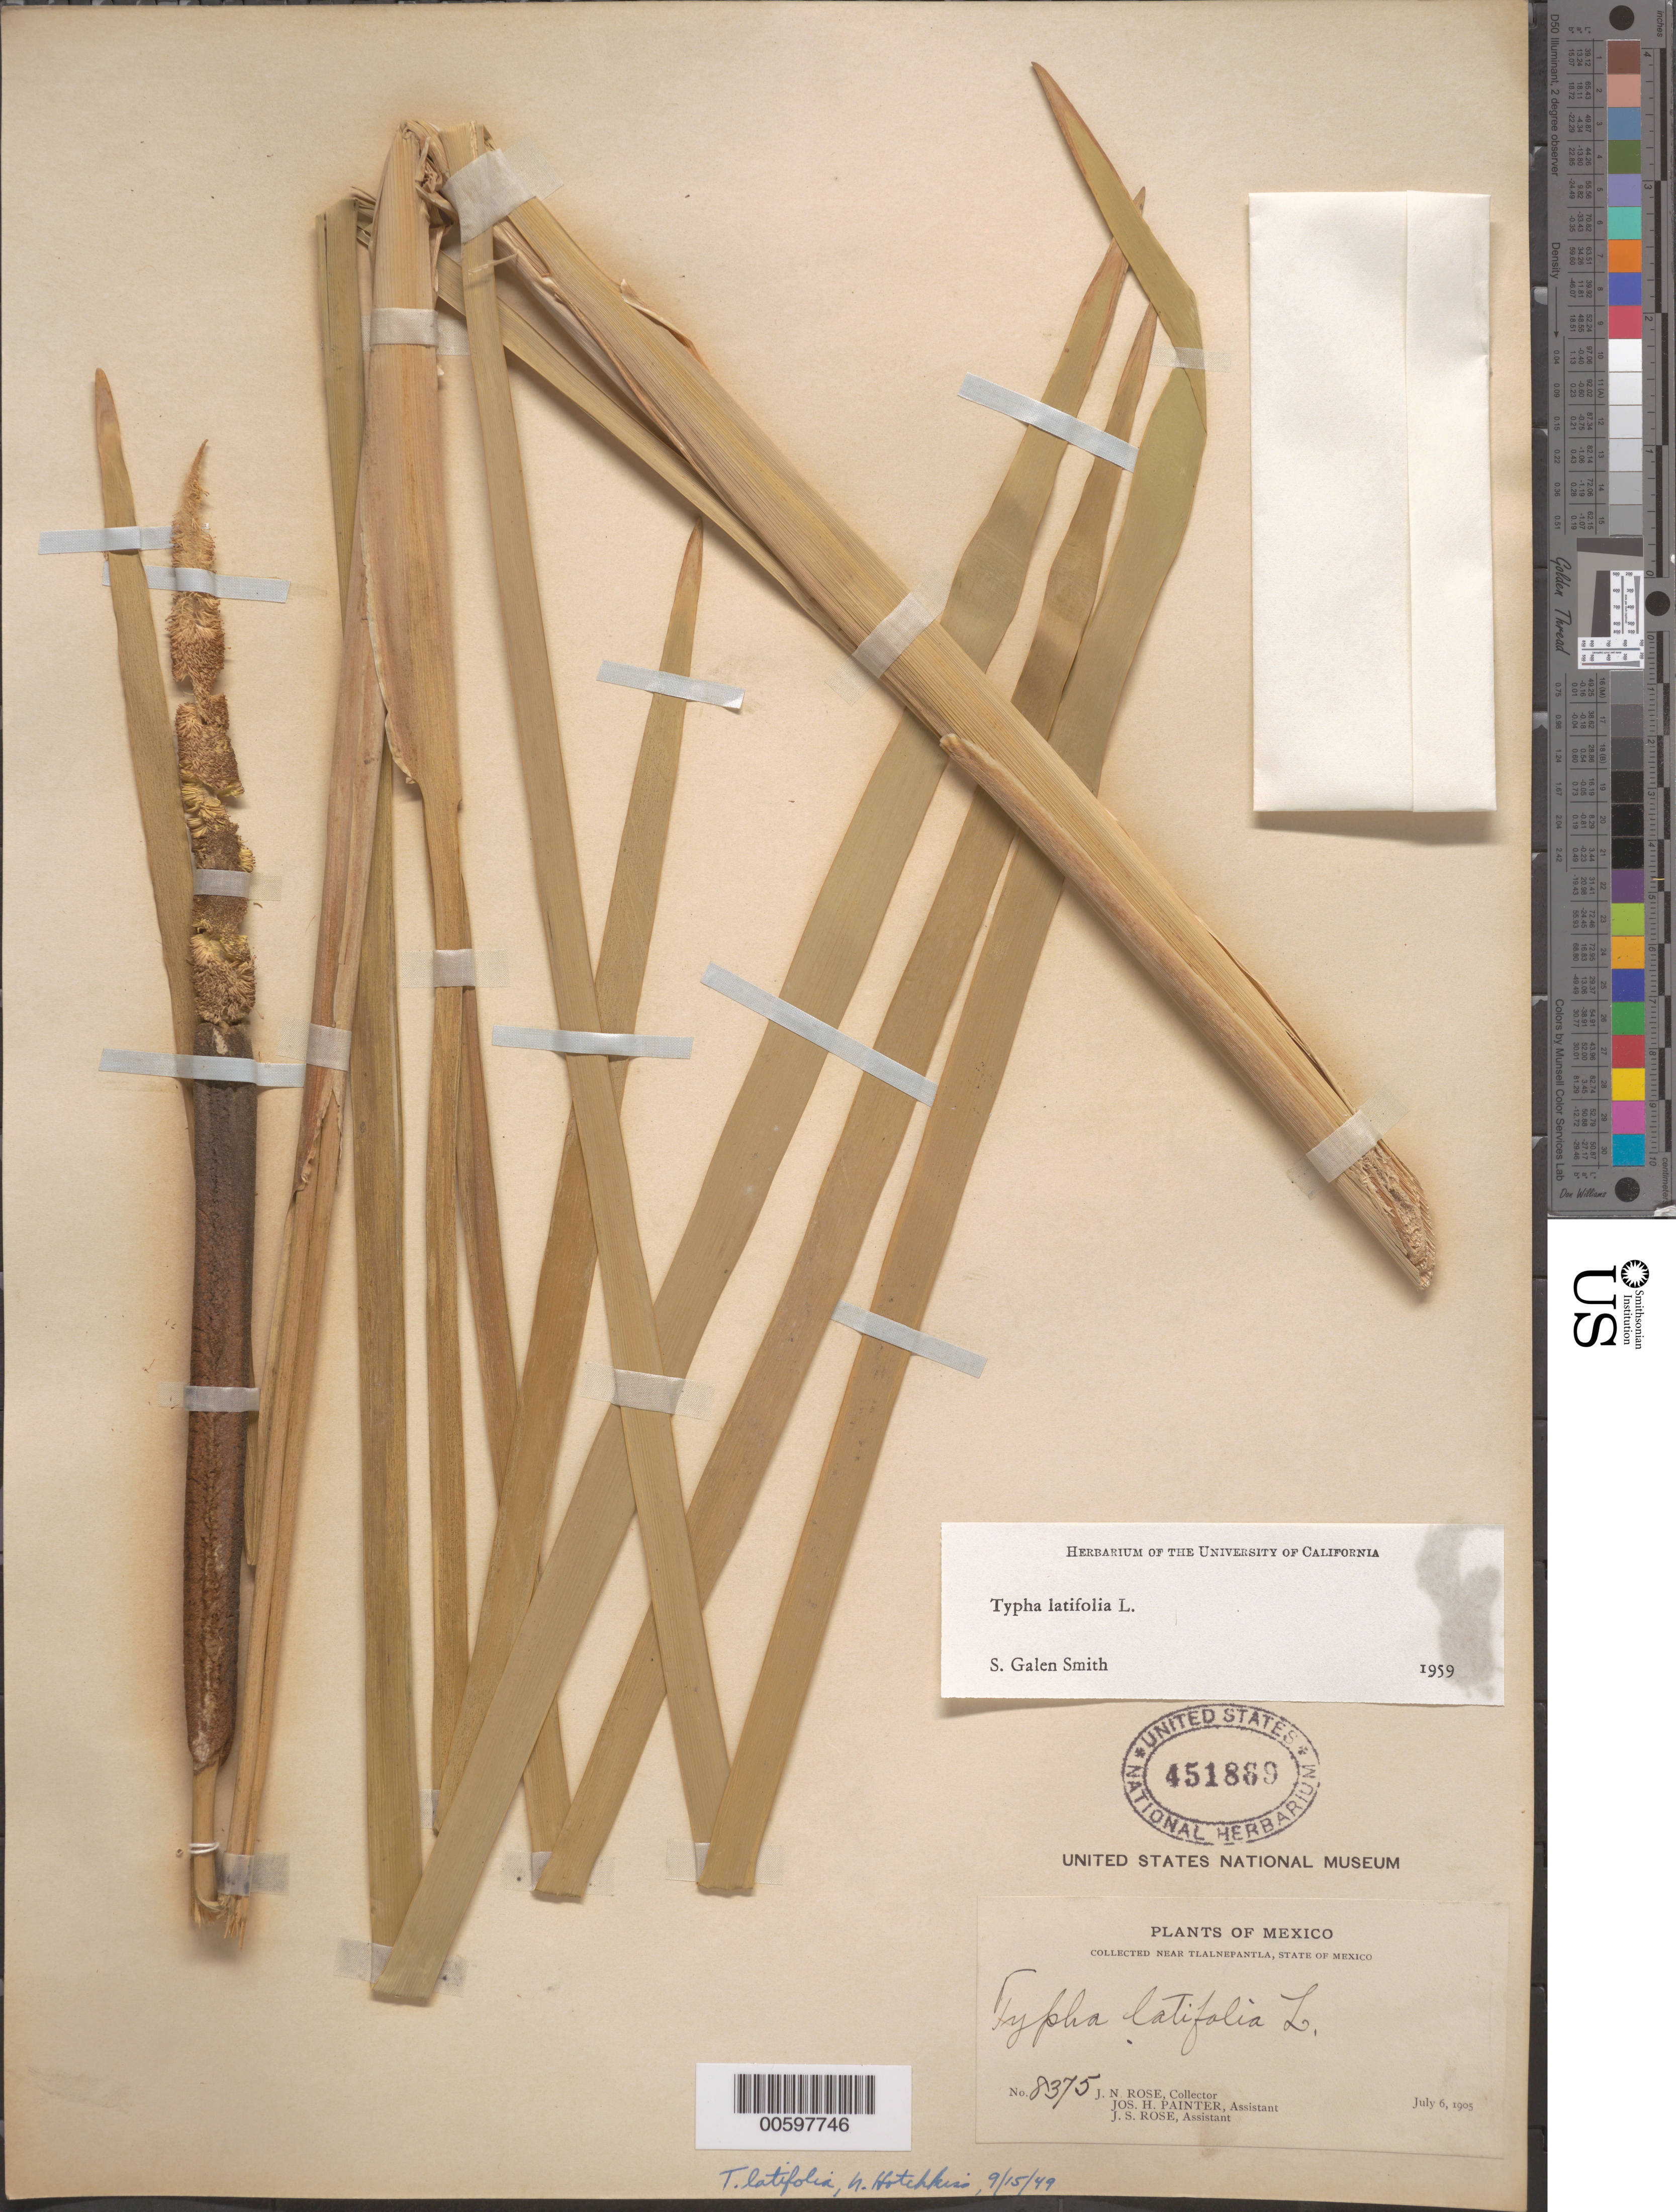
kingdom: Plantae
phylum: Tracheophyta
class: Liliopsida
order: Poales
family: Typhaceae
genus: Typha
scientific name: Typha latifolia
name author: L.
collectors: J. N. Rose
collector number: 8375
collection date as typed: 06 Jul 1905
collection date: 1905-07-06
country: Mexico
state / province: México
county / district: Tlalnepantla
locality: Tlalnepantla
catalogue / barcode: US 451889